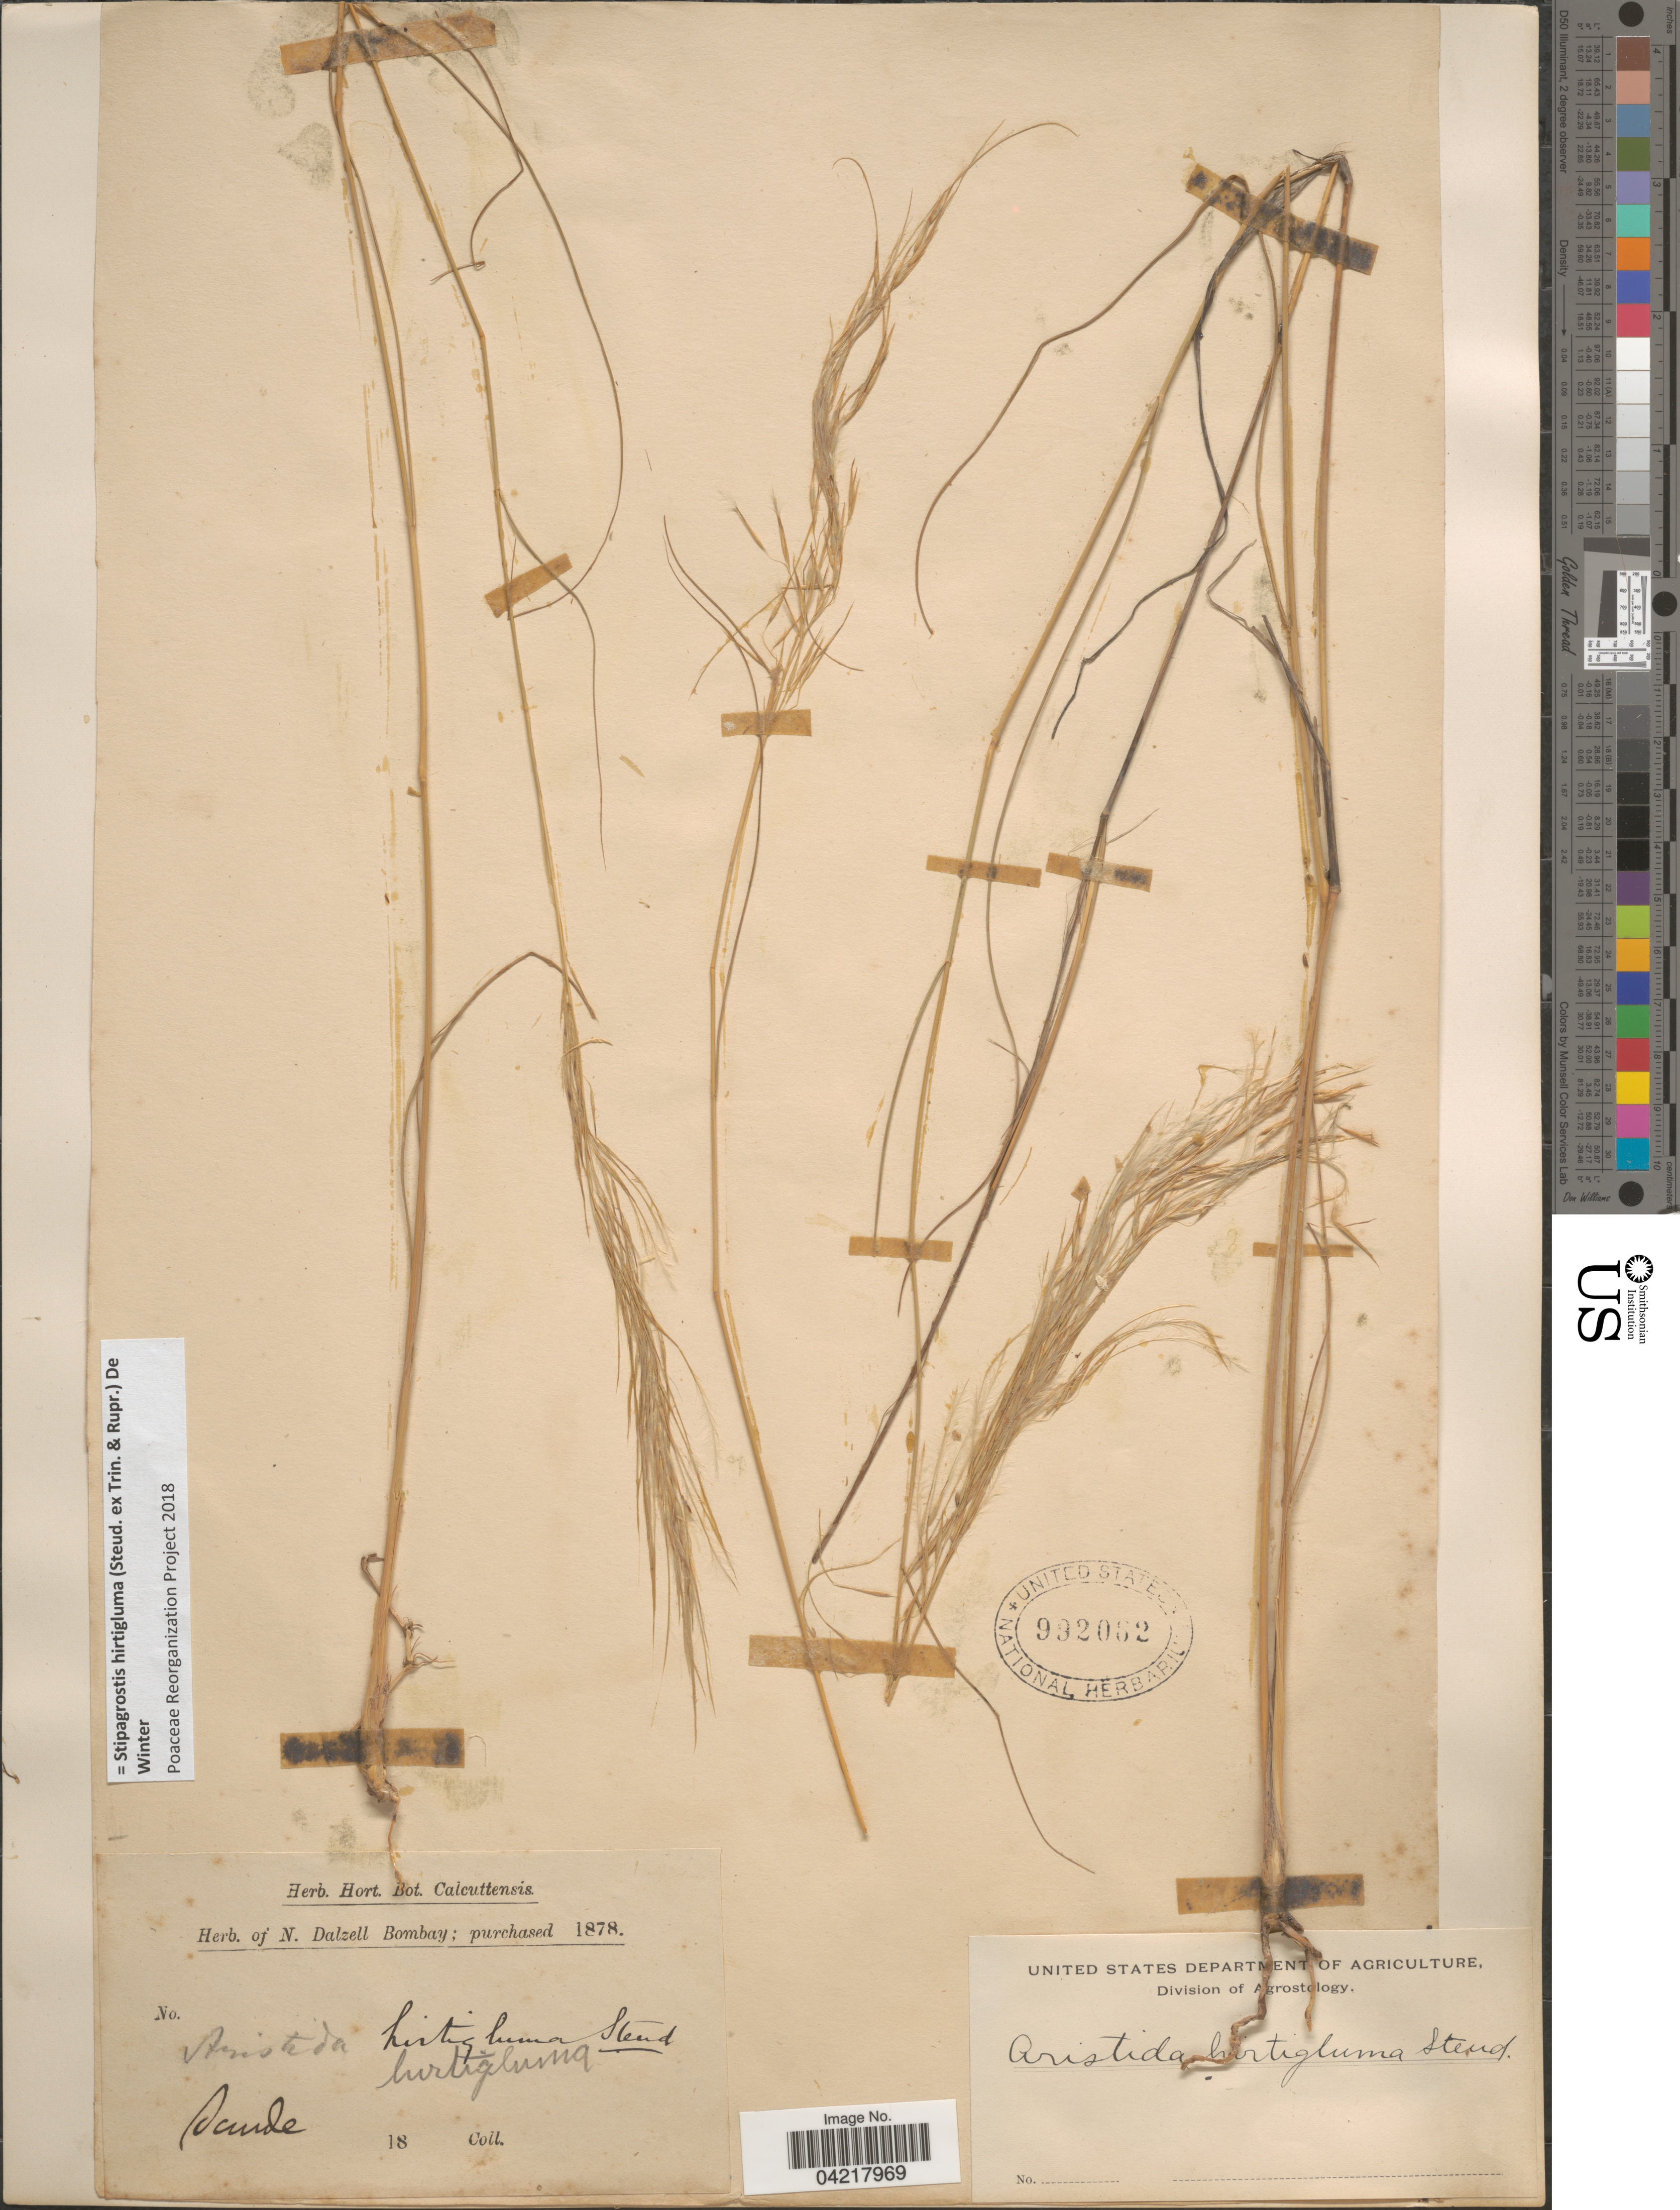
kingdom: Plantae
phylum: Tracheophyta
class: Liliopsida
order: Poales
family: Poaceae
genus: Stipagrostis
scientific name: Stipagrostis hirtigluma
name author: (Steud. ex Trin. & Rupr.) De Winter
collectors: Ex herb. of N. Dalzell Bombay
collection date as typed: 18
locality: Saude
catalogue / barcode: US 992062